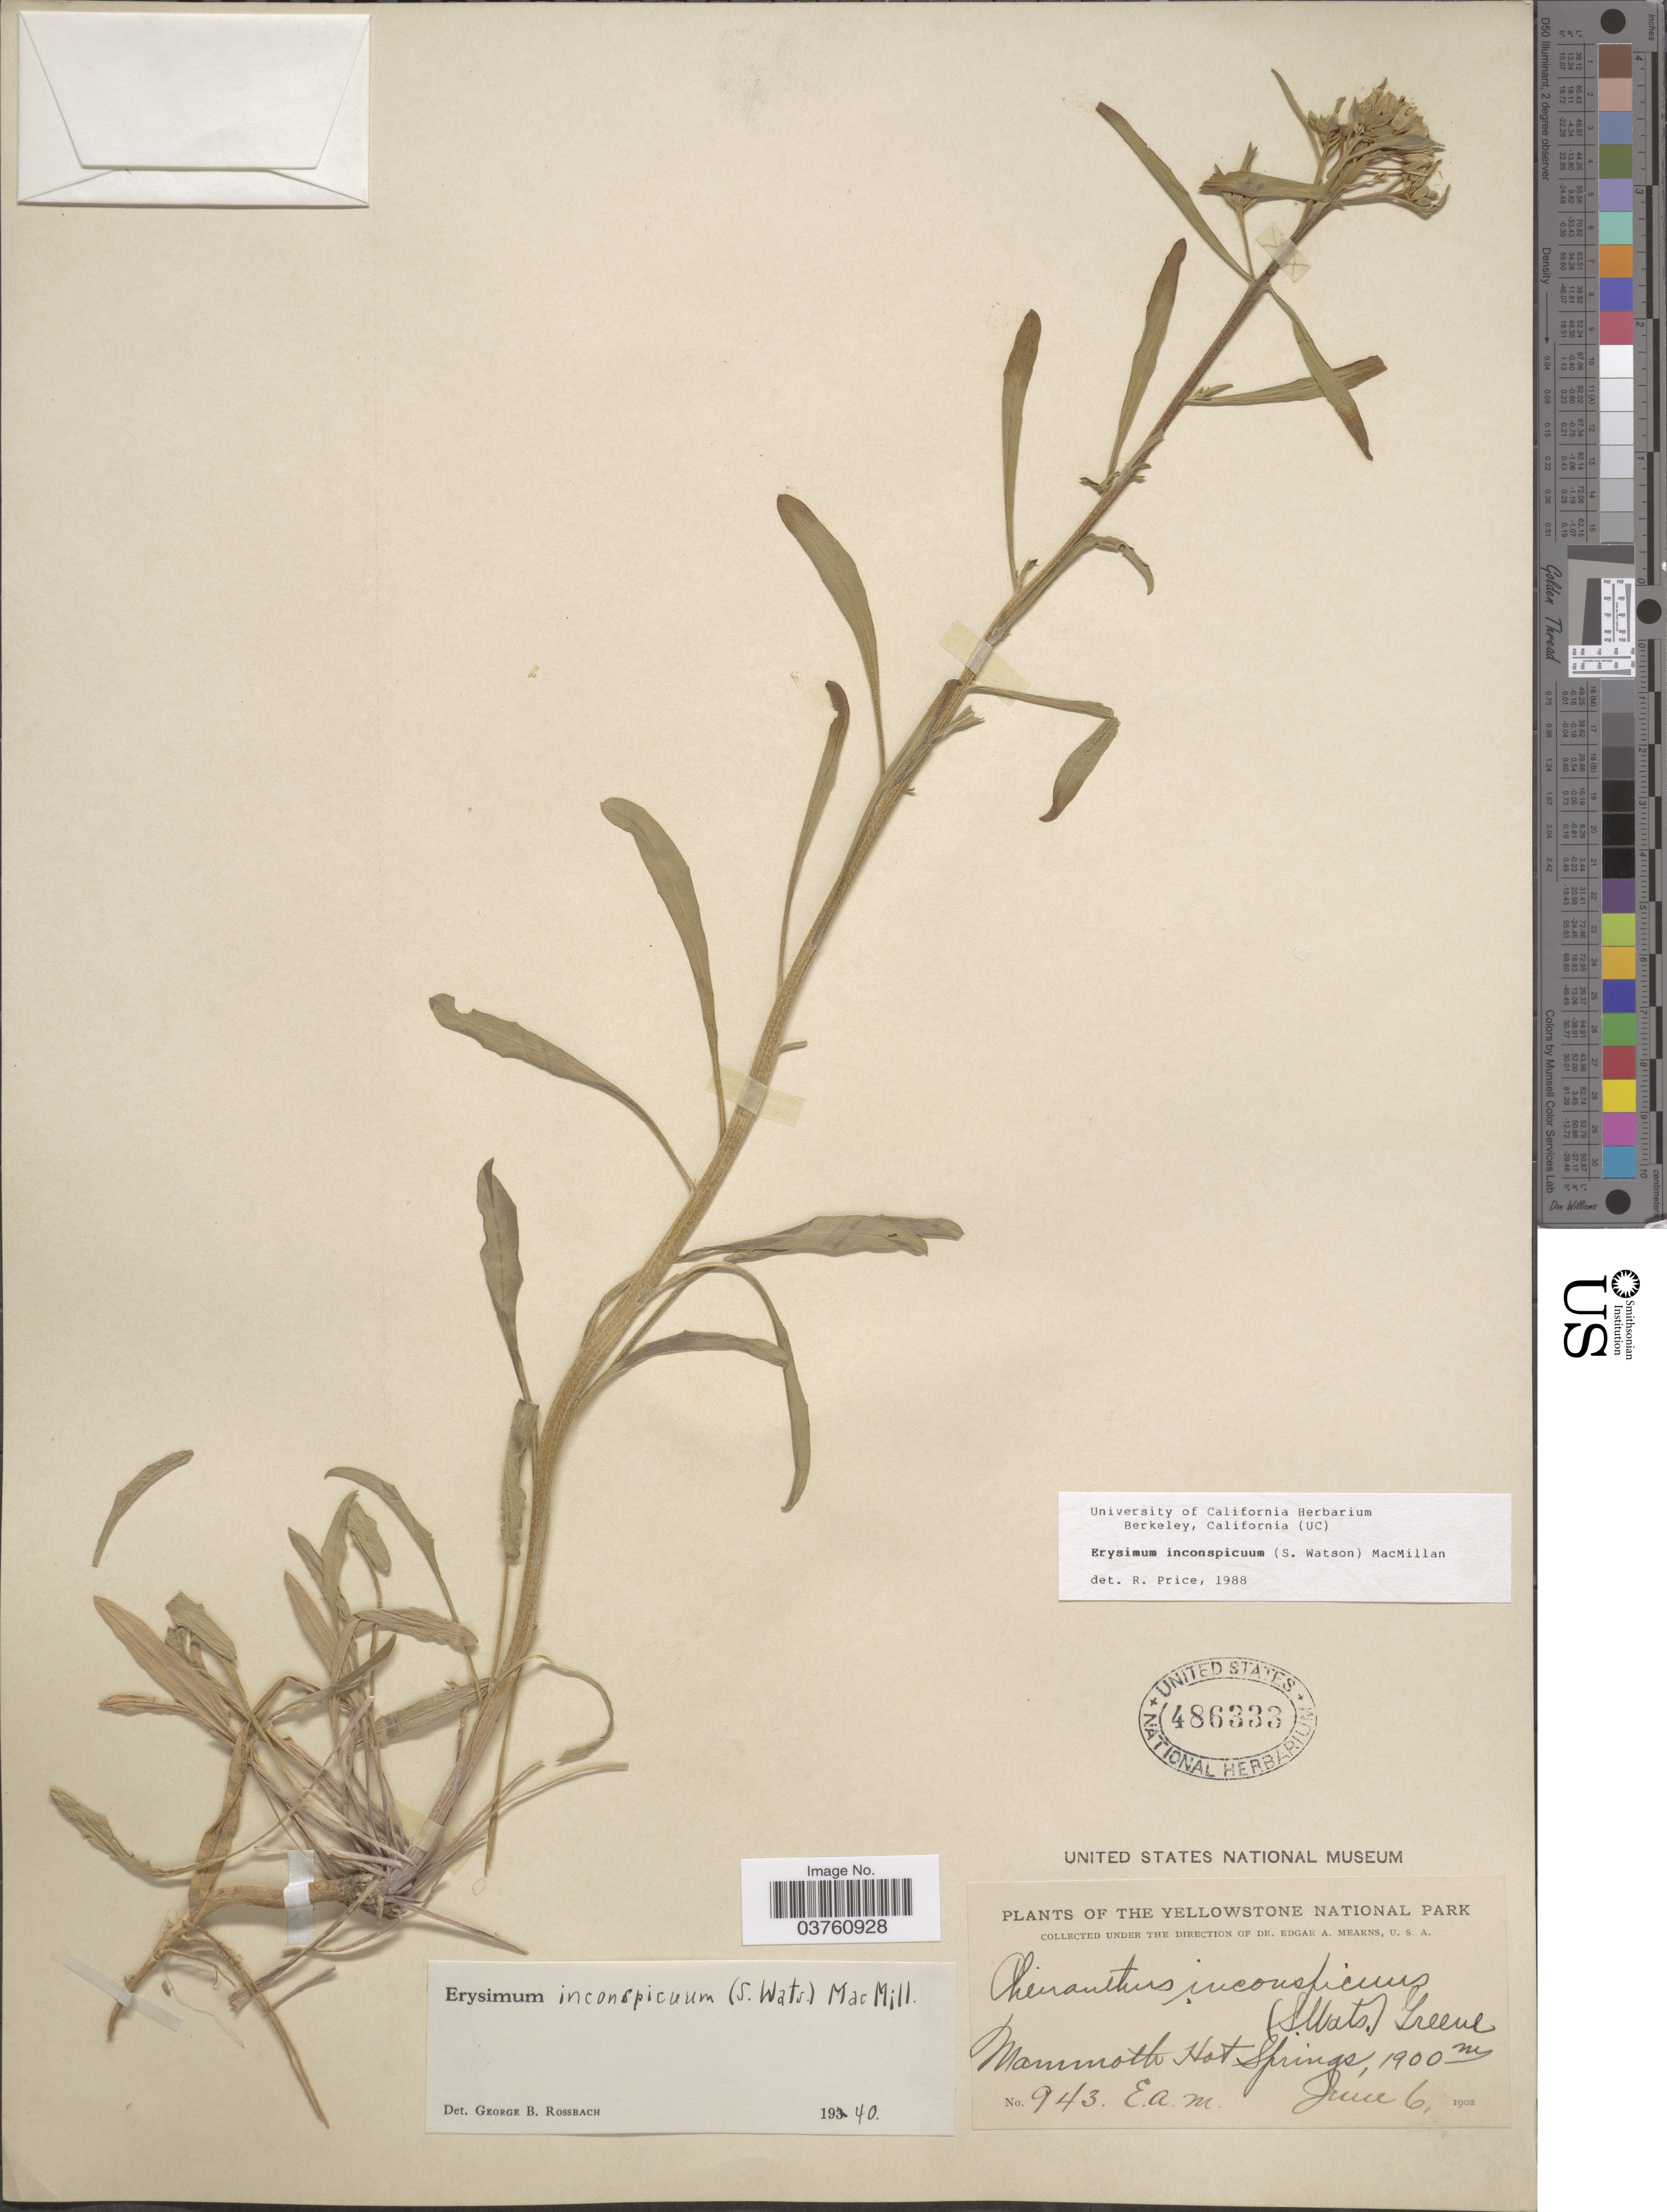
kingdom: Plantae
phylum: Tracheophyta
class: Magnoliopsida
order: Brassicales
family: Brassicaceae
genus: Erysimum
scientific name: Erysimum inconspicuum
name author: (S. Watson) MacMill.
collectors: E. A. Mearns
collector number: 943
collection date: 1902-06-06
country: United States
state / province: Wyoming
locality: The Yellowstone National Park. Mammoth Hot Springs.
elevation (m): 1900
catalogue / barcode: US 486333